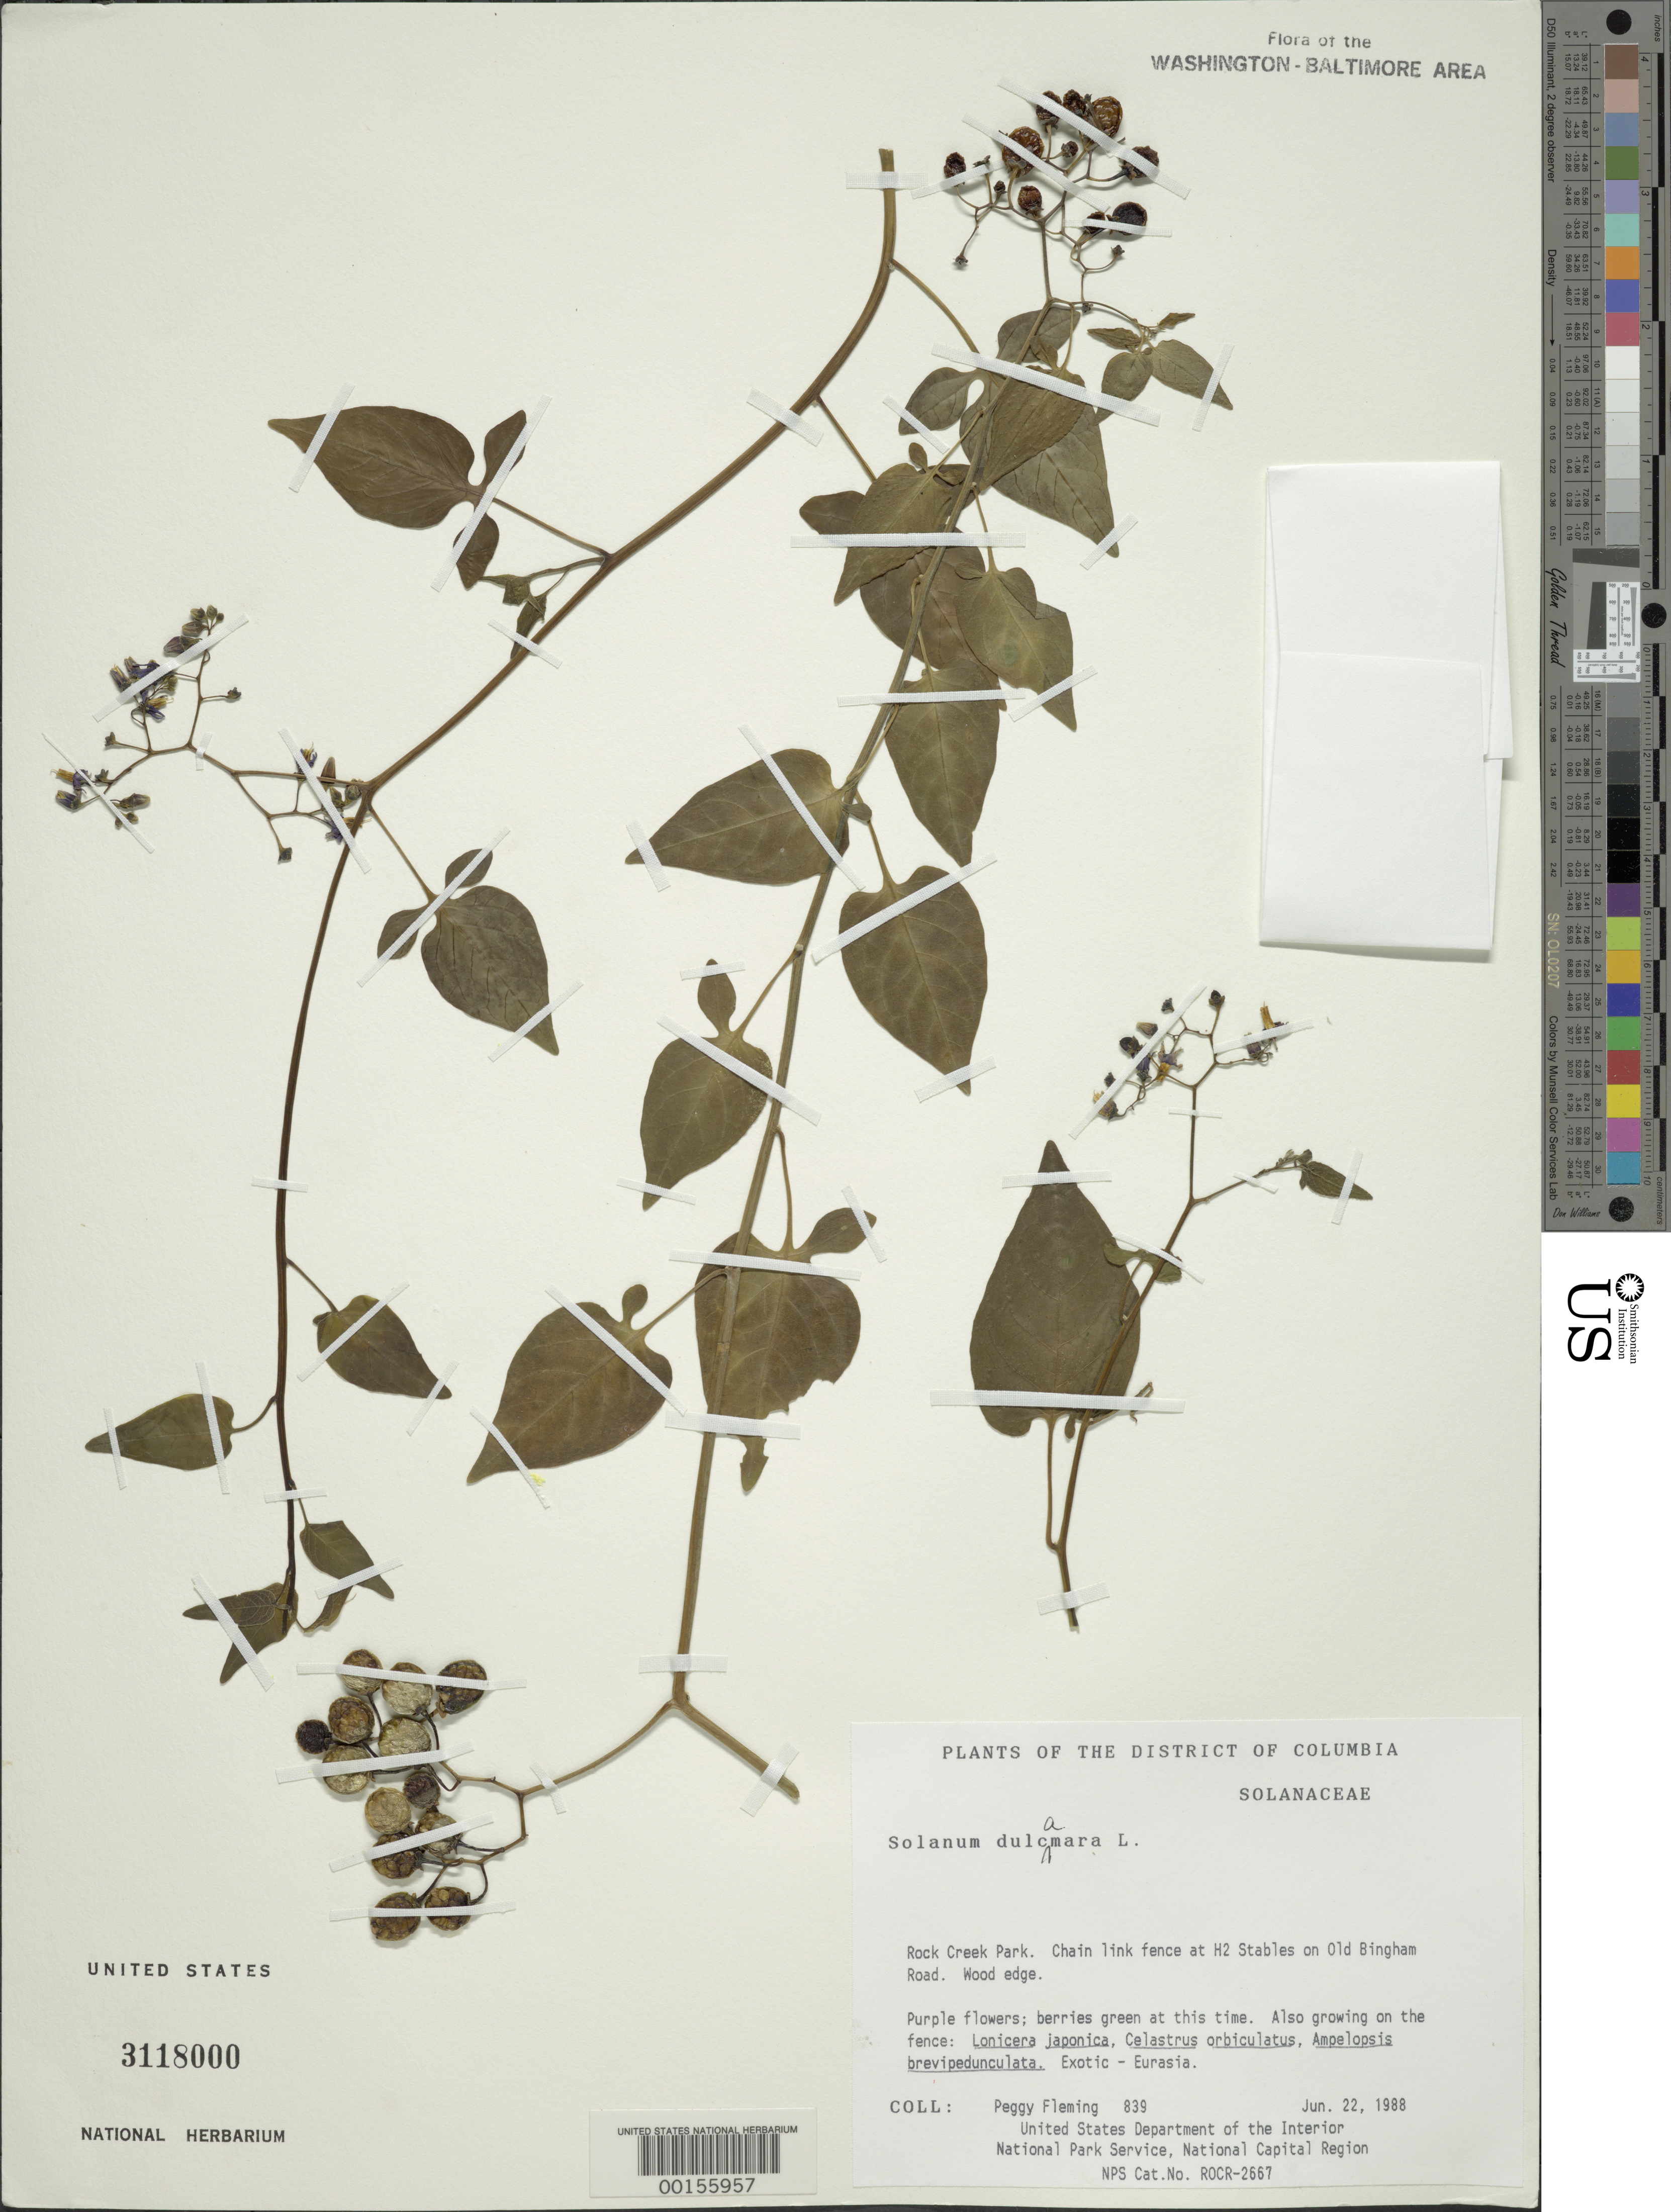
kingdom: Plantae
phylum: Tracheophyta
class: Magnoliopsida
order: Solanales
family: Solanaceae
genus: Solanum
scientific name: Solanum dulcamara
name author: L.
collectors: P. Fleming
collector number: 839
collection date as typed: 22 Jun 1988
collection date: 1988-06-22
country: United States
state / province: District of Columbia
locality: Rock Creek Park, H2 Stables on Old Bingham Rock Creek Park and vicinity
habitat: Wood edge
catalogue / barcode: US 3118000